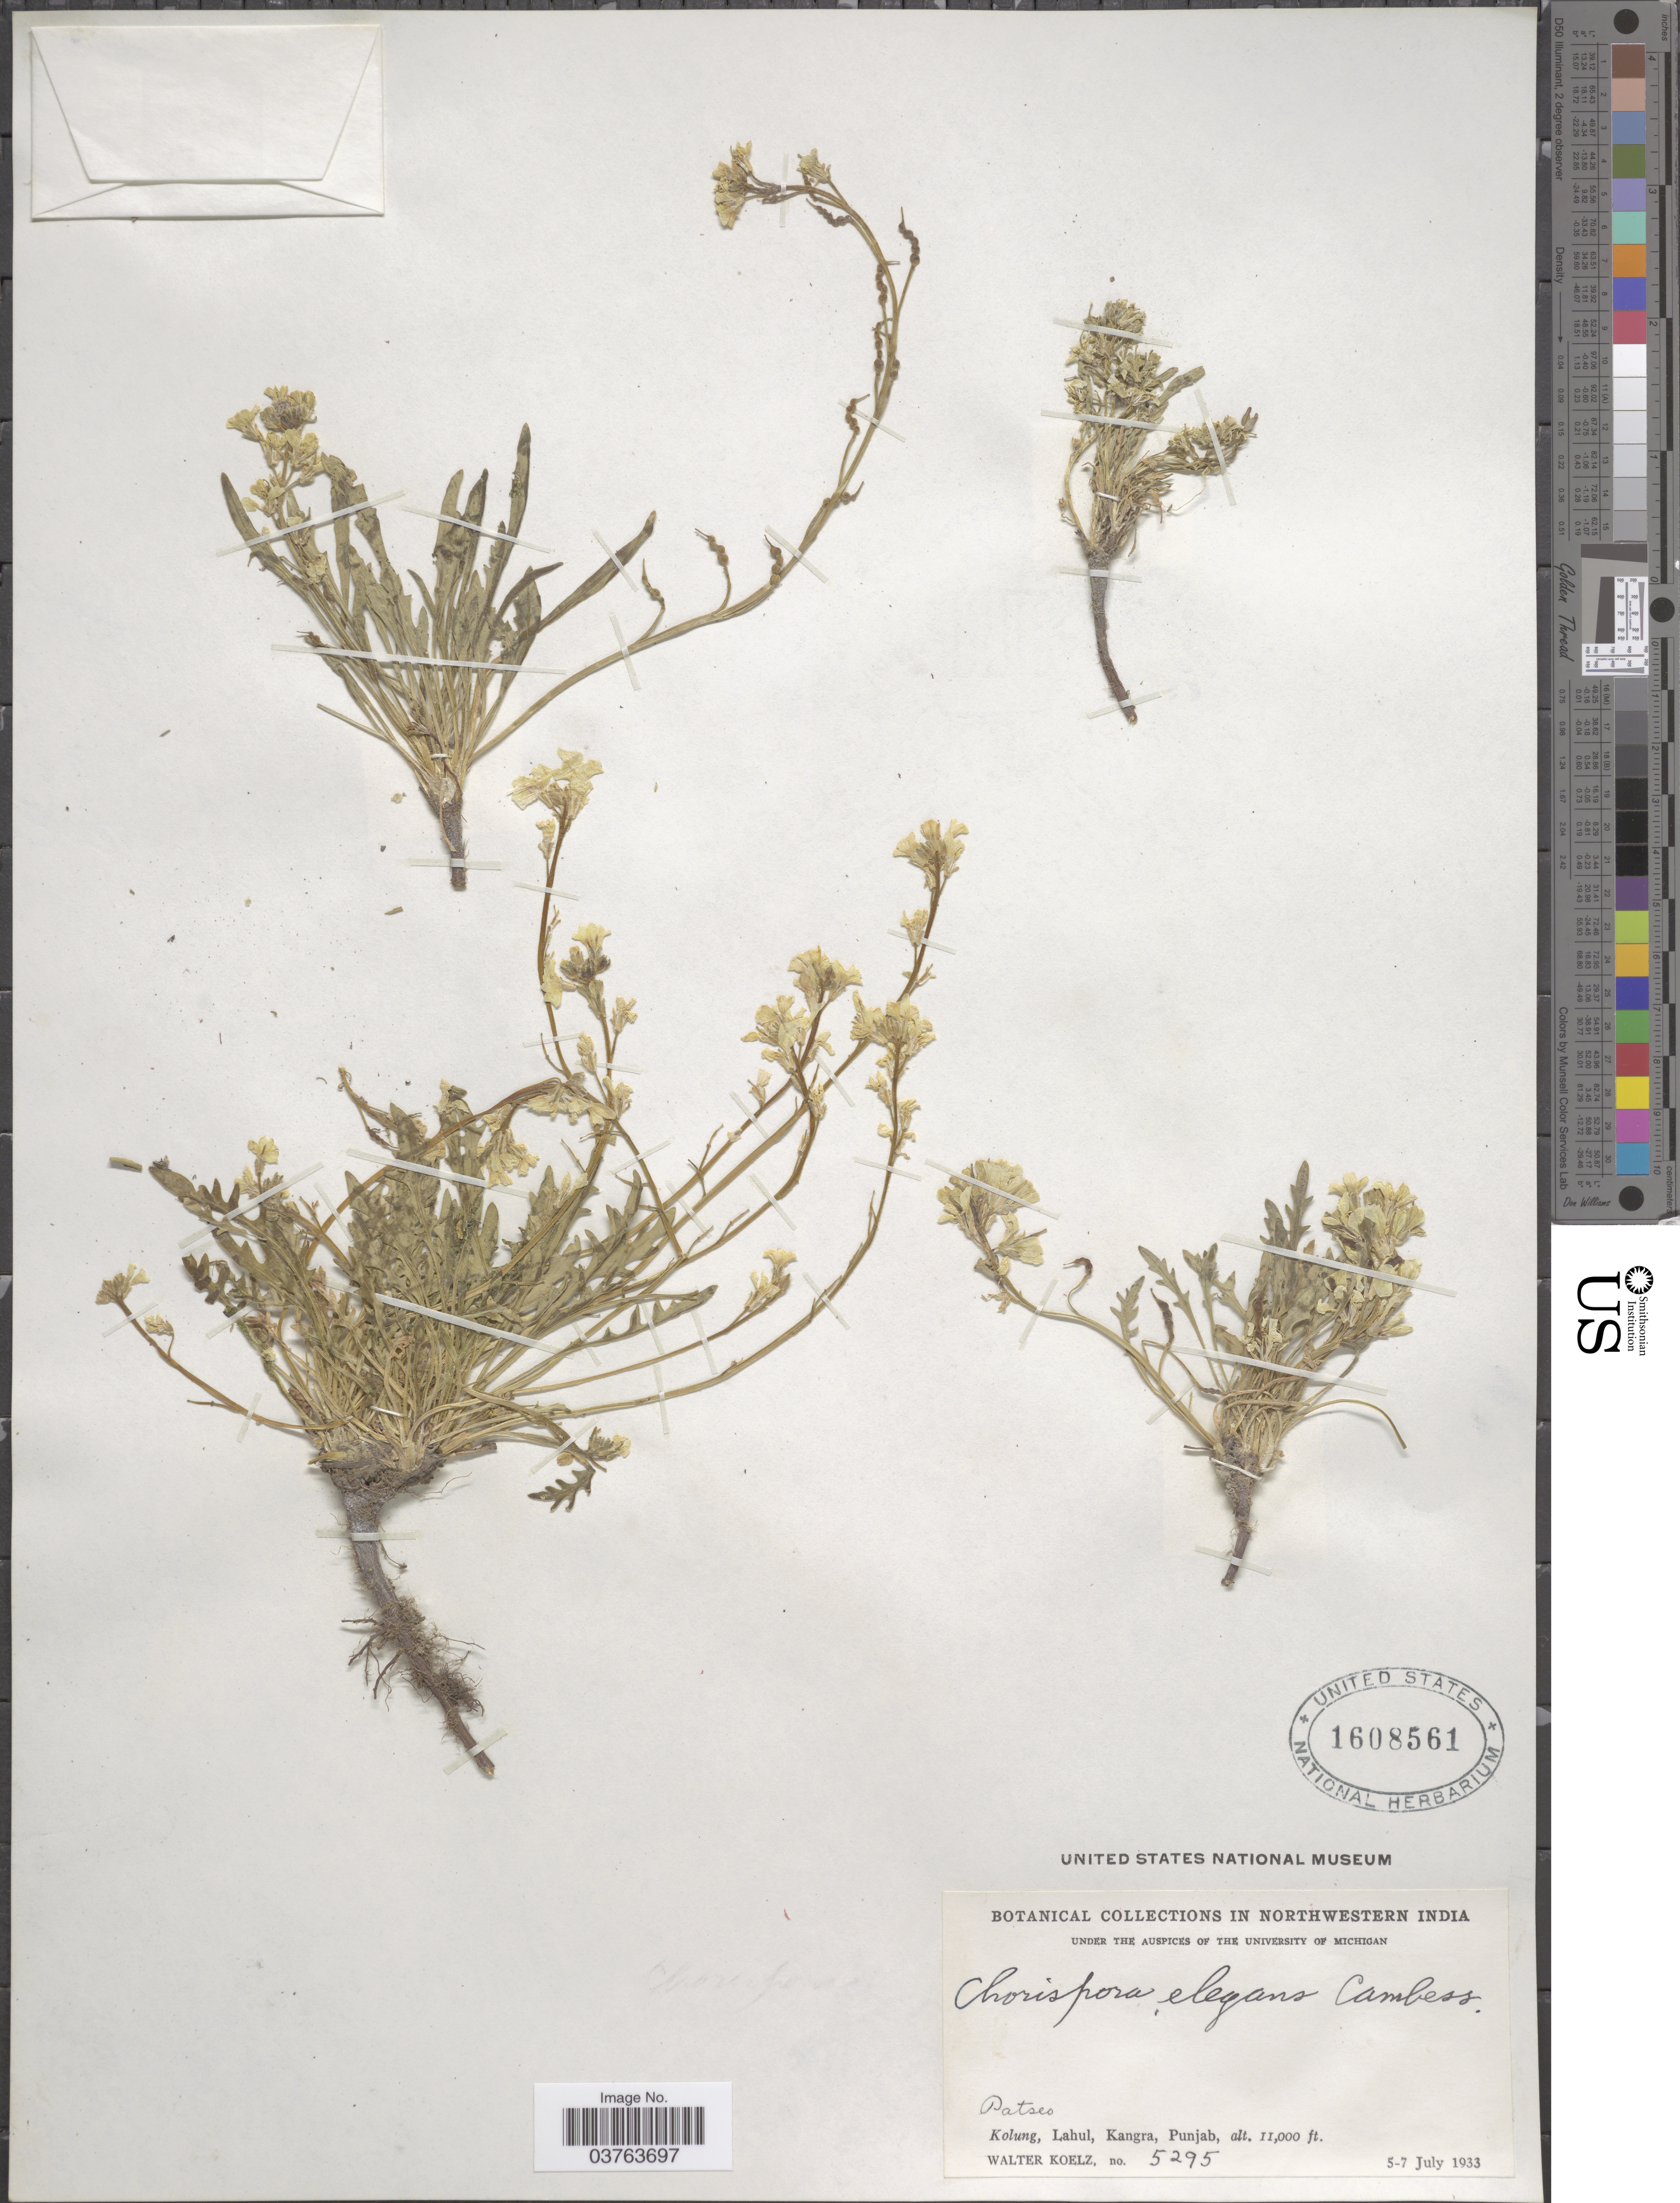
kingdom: Plantae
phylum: Tracheophyta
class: Magnoliopsida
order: Brassicales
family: Brassicaceae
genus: Chorispora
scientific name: Chorispora elegans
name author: Cambess.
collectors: W. N. Koelz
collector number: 5295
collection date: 1933-07-05/1933-07-07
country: India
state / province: Punjab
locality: Northwestern India. Patseo. Kolung, Lahul, Kangra.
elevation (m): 3353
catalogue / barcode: US 1608561